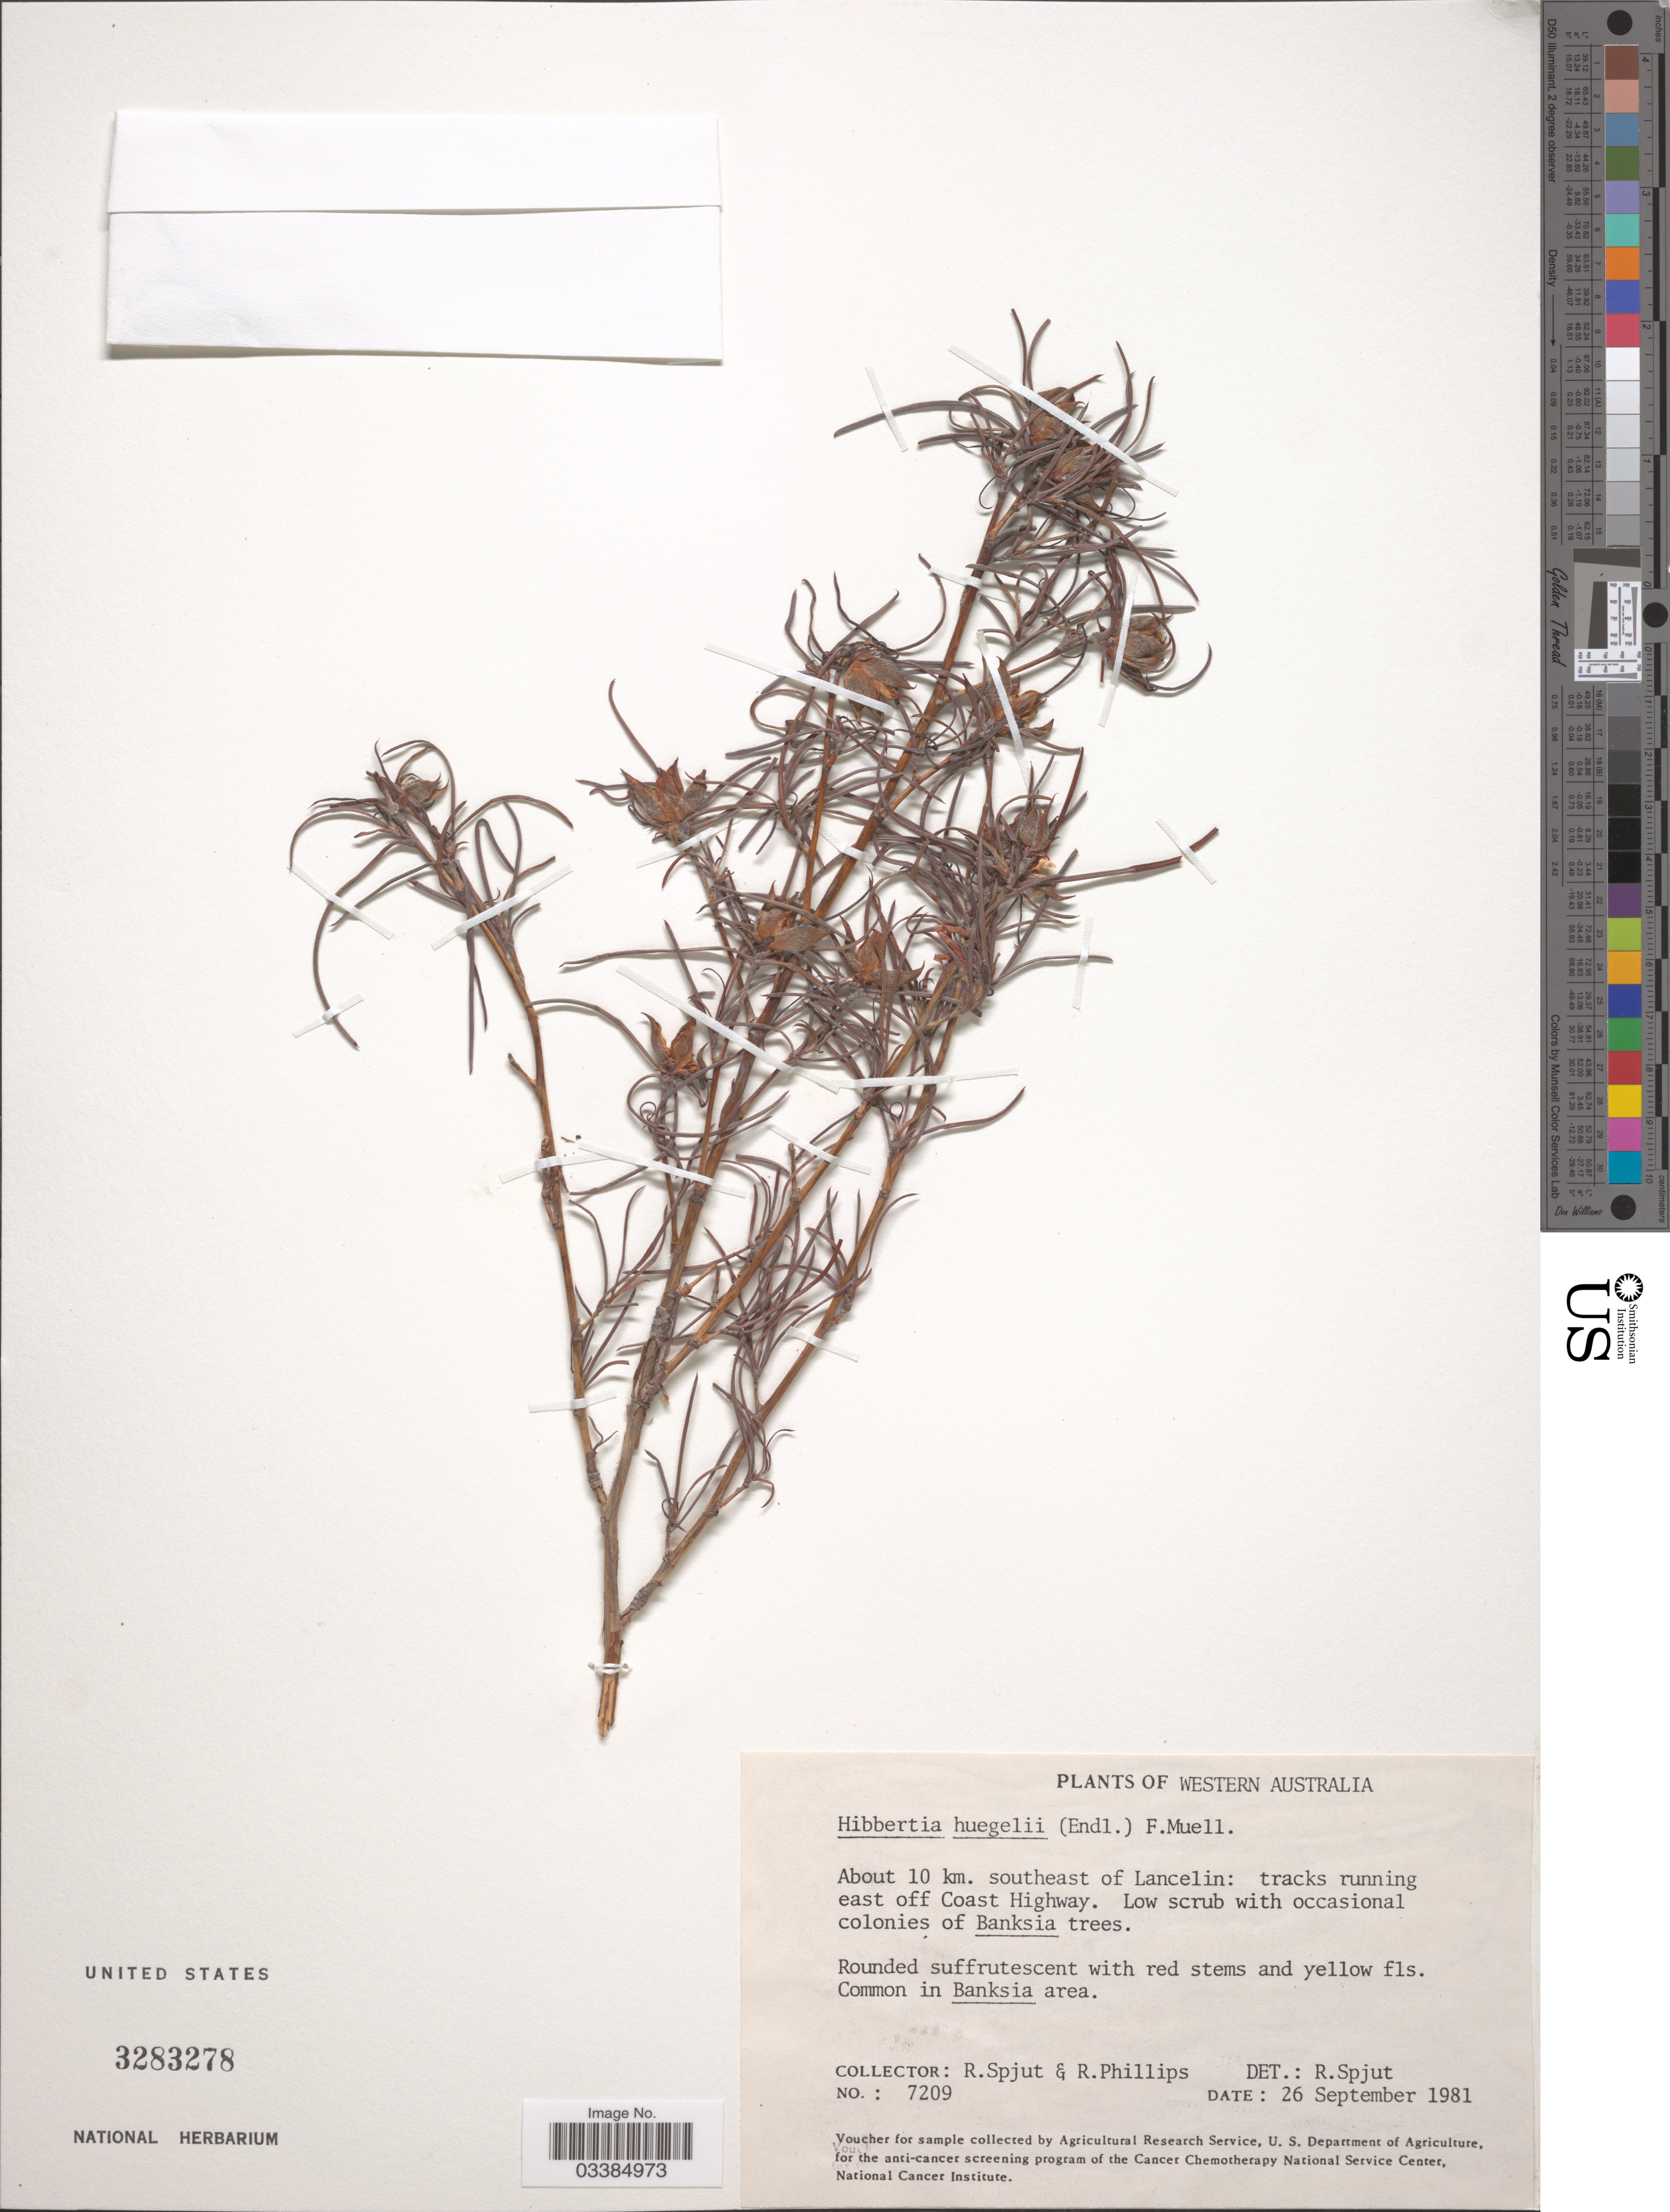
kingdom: Plantae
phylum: Tracheophyta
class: Magnoliopsida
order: Dilleniales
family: Dilleniaceae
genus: Hibbertia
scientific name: Hibbertia huegelii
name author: F. Muell.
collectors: R. Spjut & R. Phillips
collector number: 7209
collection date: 1981-09-26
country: Australia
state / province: Western Australia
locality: About 10 km. southeast of Lancelin: tracks running east off Coast Highway.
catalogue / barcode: US 3283278